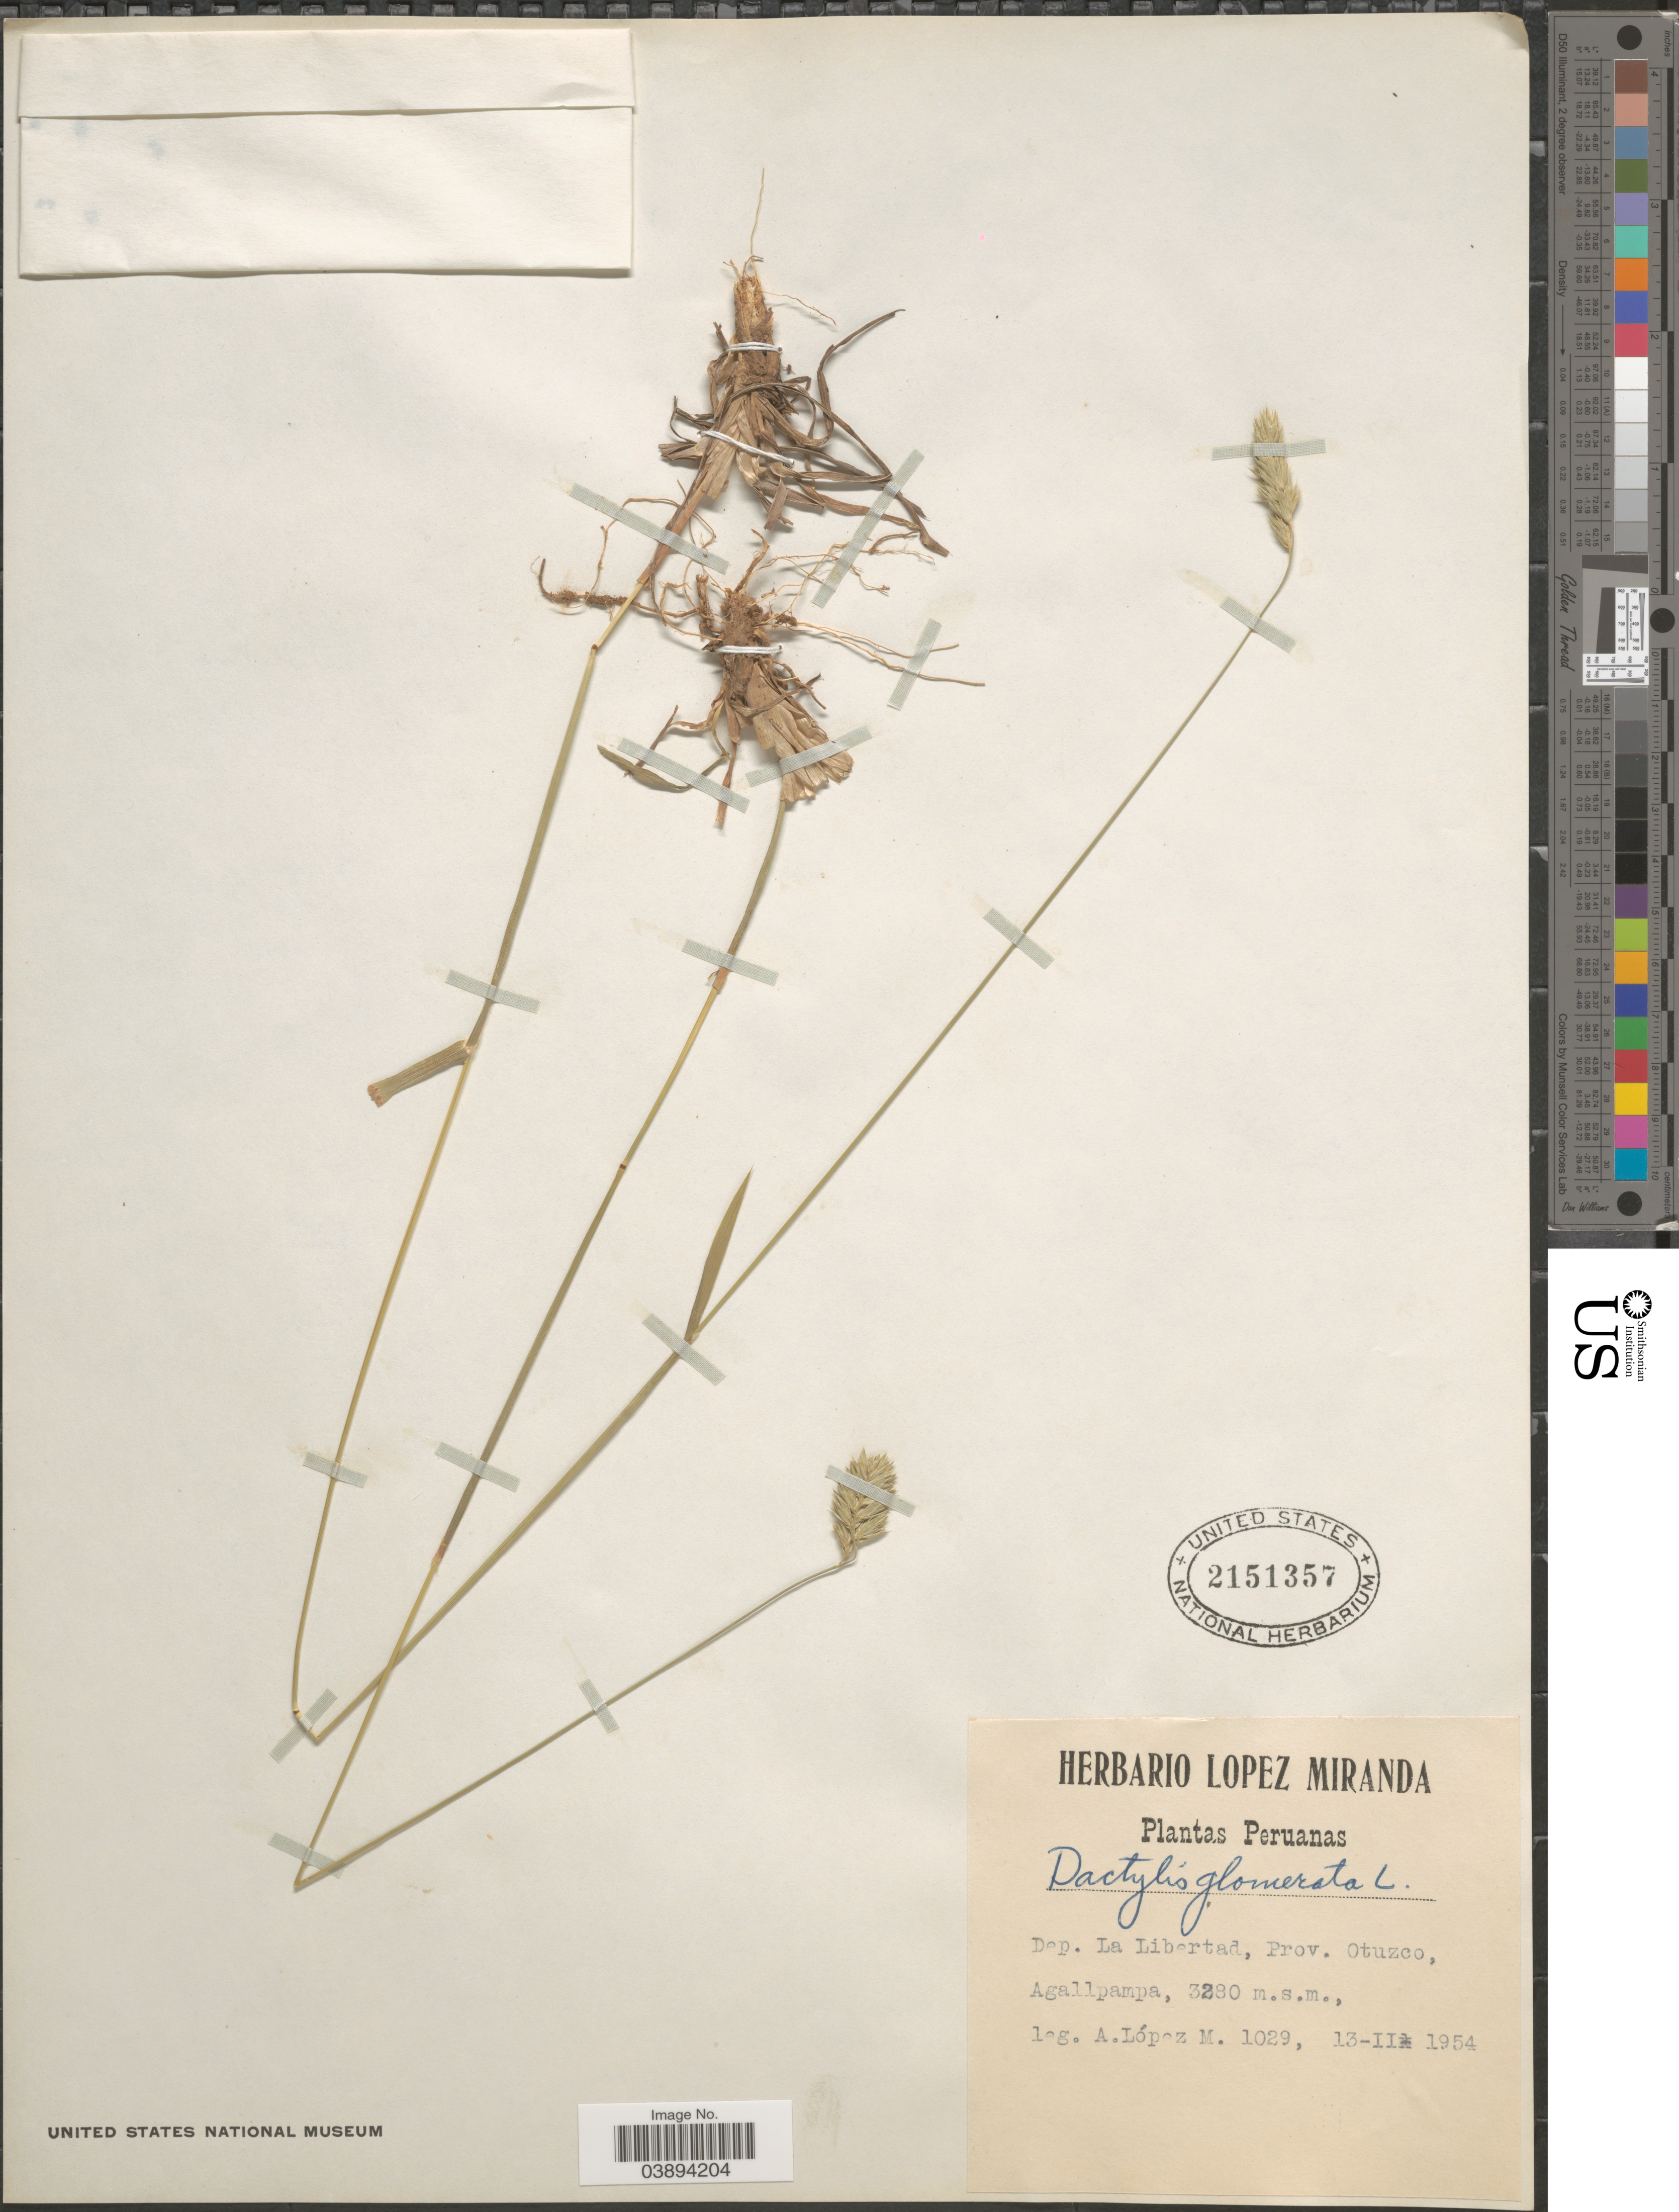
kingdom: Plantae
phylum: Tracheophyta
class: Liliopsida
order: Poales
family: Poaceae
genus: Dactylis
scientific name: Dactylis glomerata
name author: L.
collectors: A. López M.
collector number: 1029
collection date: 1954-02-13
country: Peru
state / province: La Libertad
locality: Dep. La Libertad, Prov. Otuzco, Agallpampa.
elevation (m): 3280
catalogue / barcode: US 2151357